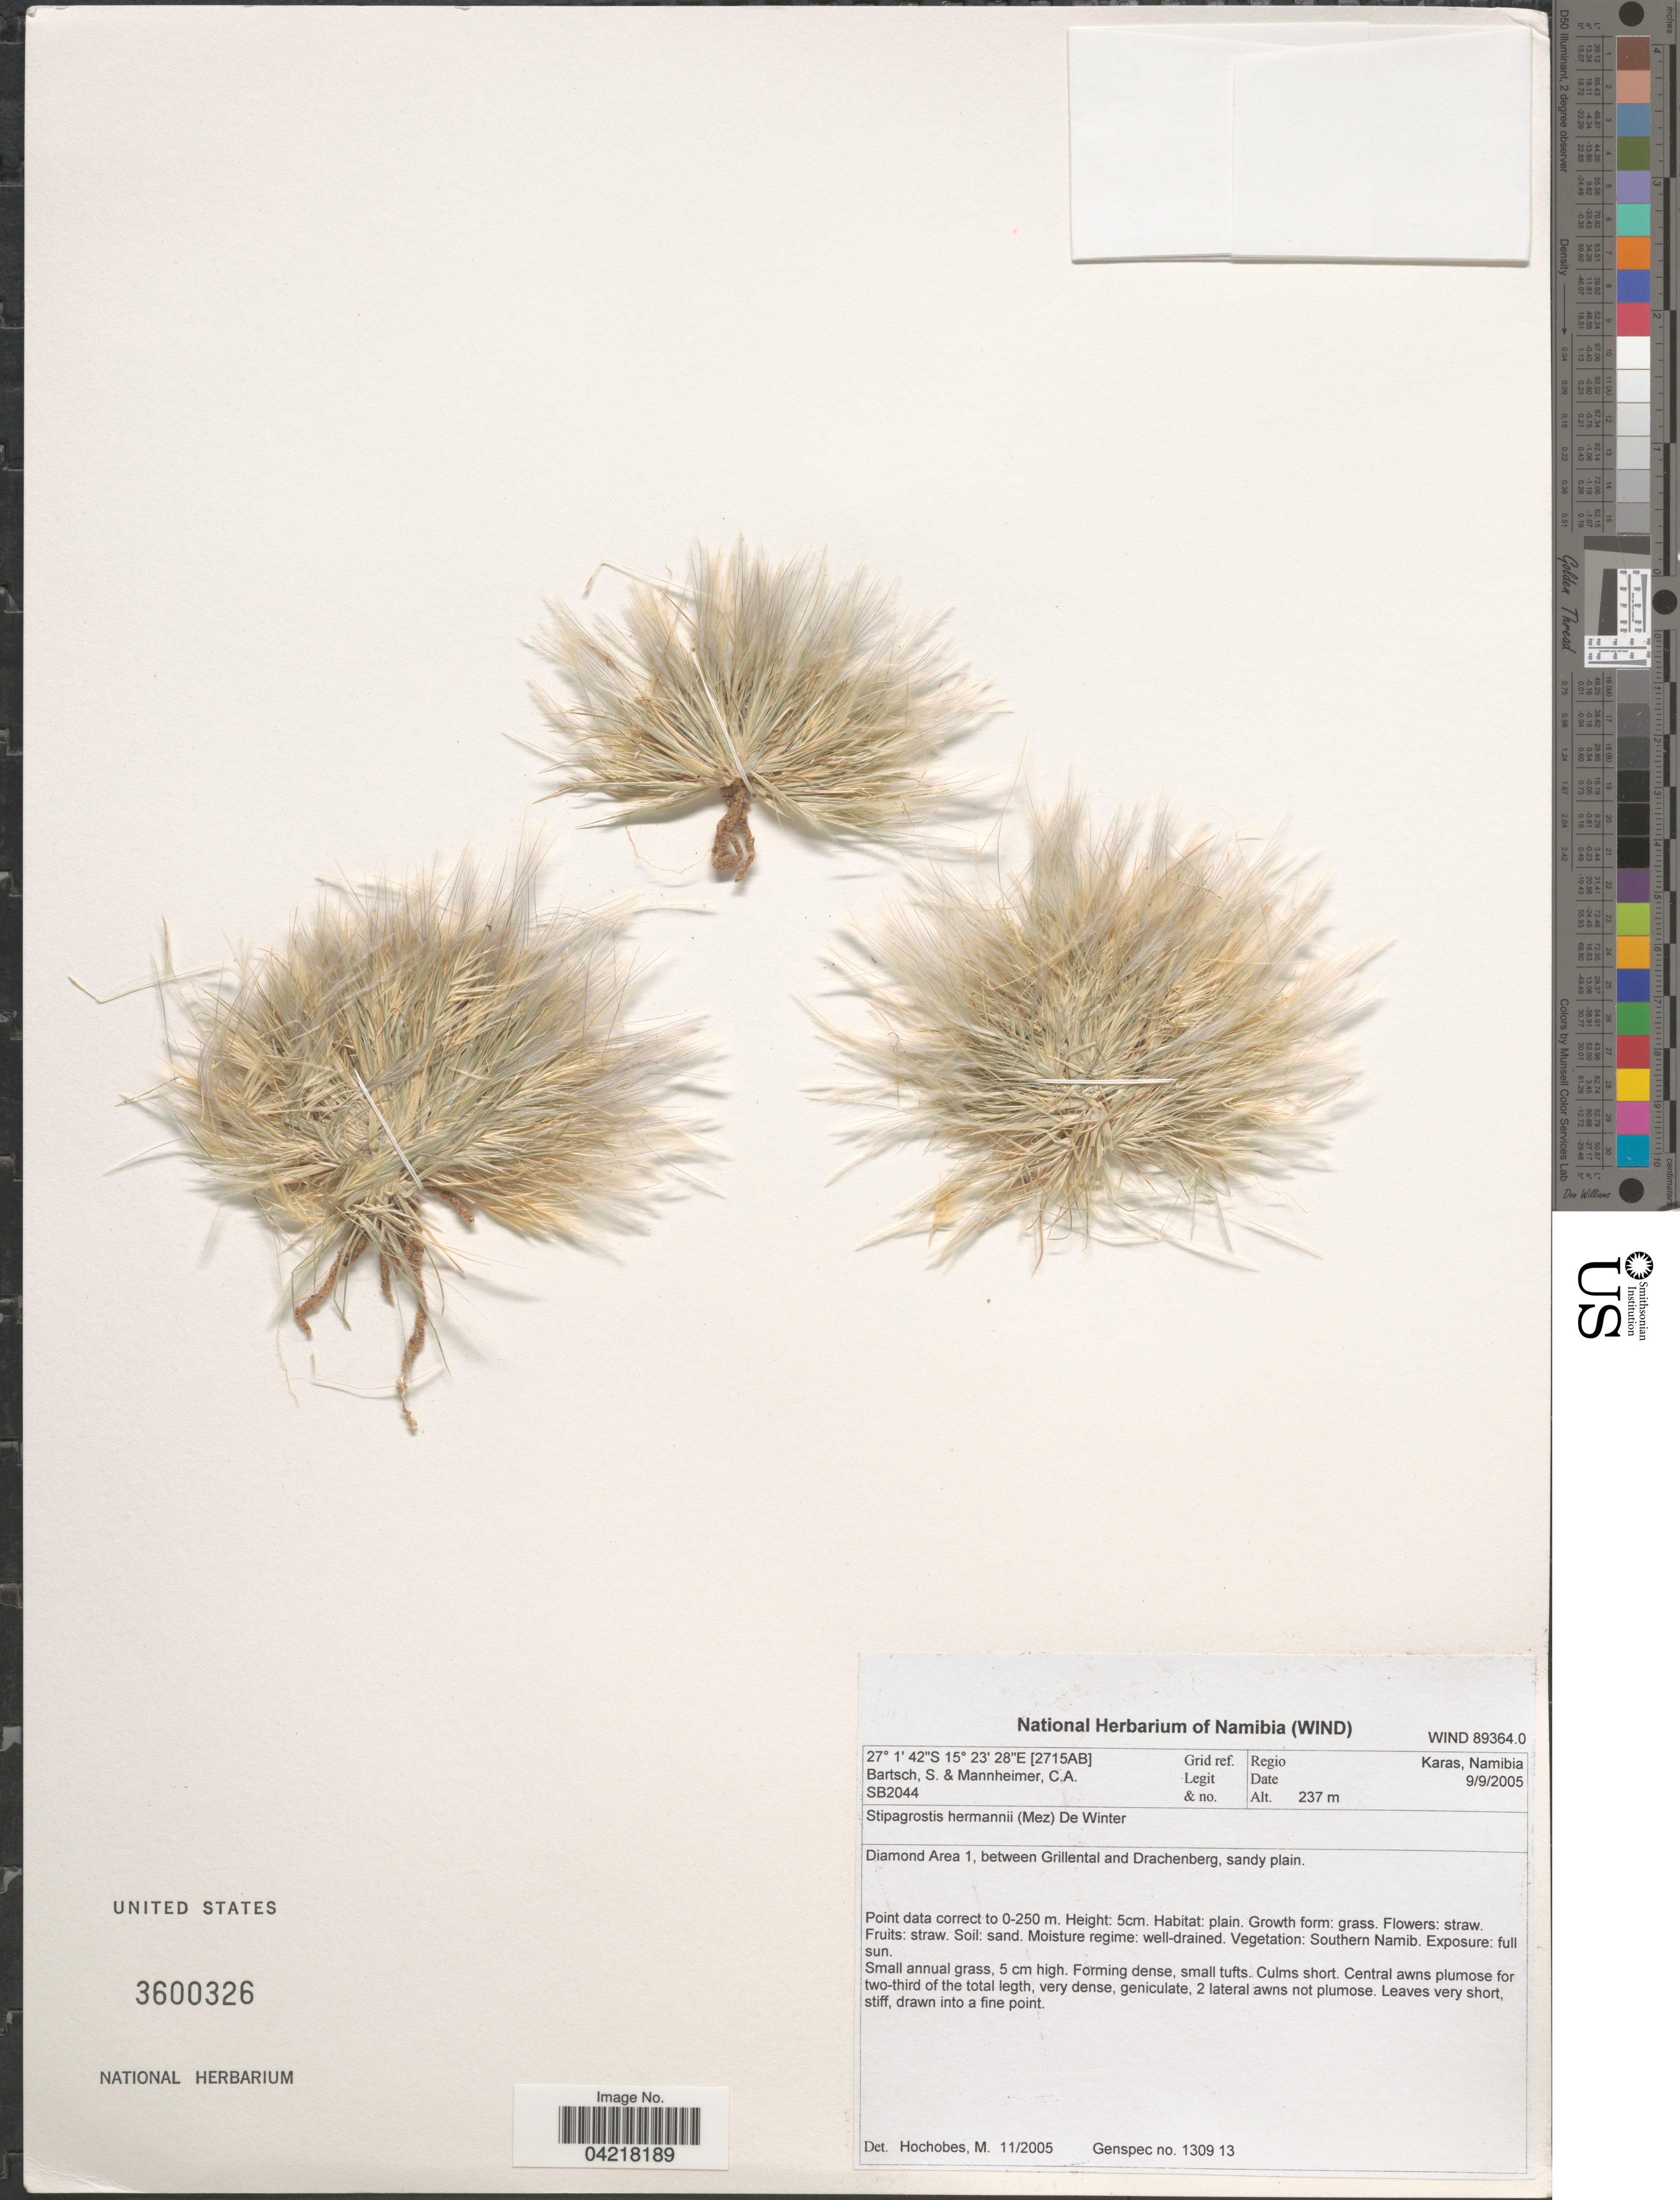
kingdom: Plantae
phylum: Tracheophyta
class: Liliopsida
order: Poales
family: Poaceae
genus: Stipagrostis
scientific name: Stipagrostis hermannii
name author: (Mez) De Winter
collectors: S. Bartsch & C. A. Mannheimer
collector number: SB2044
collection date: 2005-09-09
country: Namibia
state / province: Karas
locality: [2715AB] Grid ref. Regio Karas, Namibia. Diamond Area 1, between Grillental and Drachenberg, sandy plain.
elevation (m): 237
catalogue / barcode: US 3600326